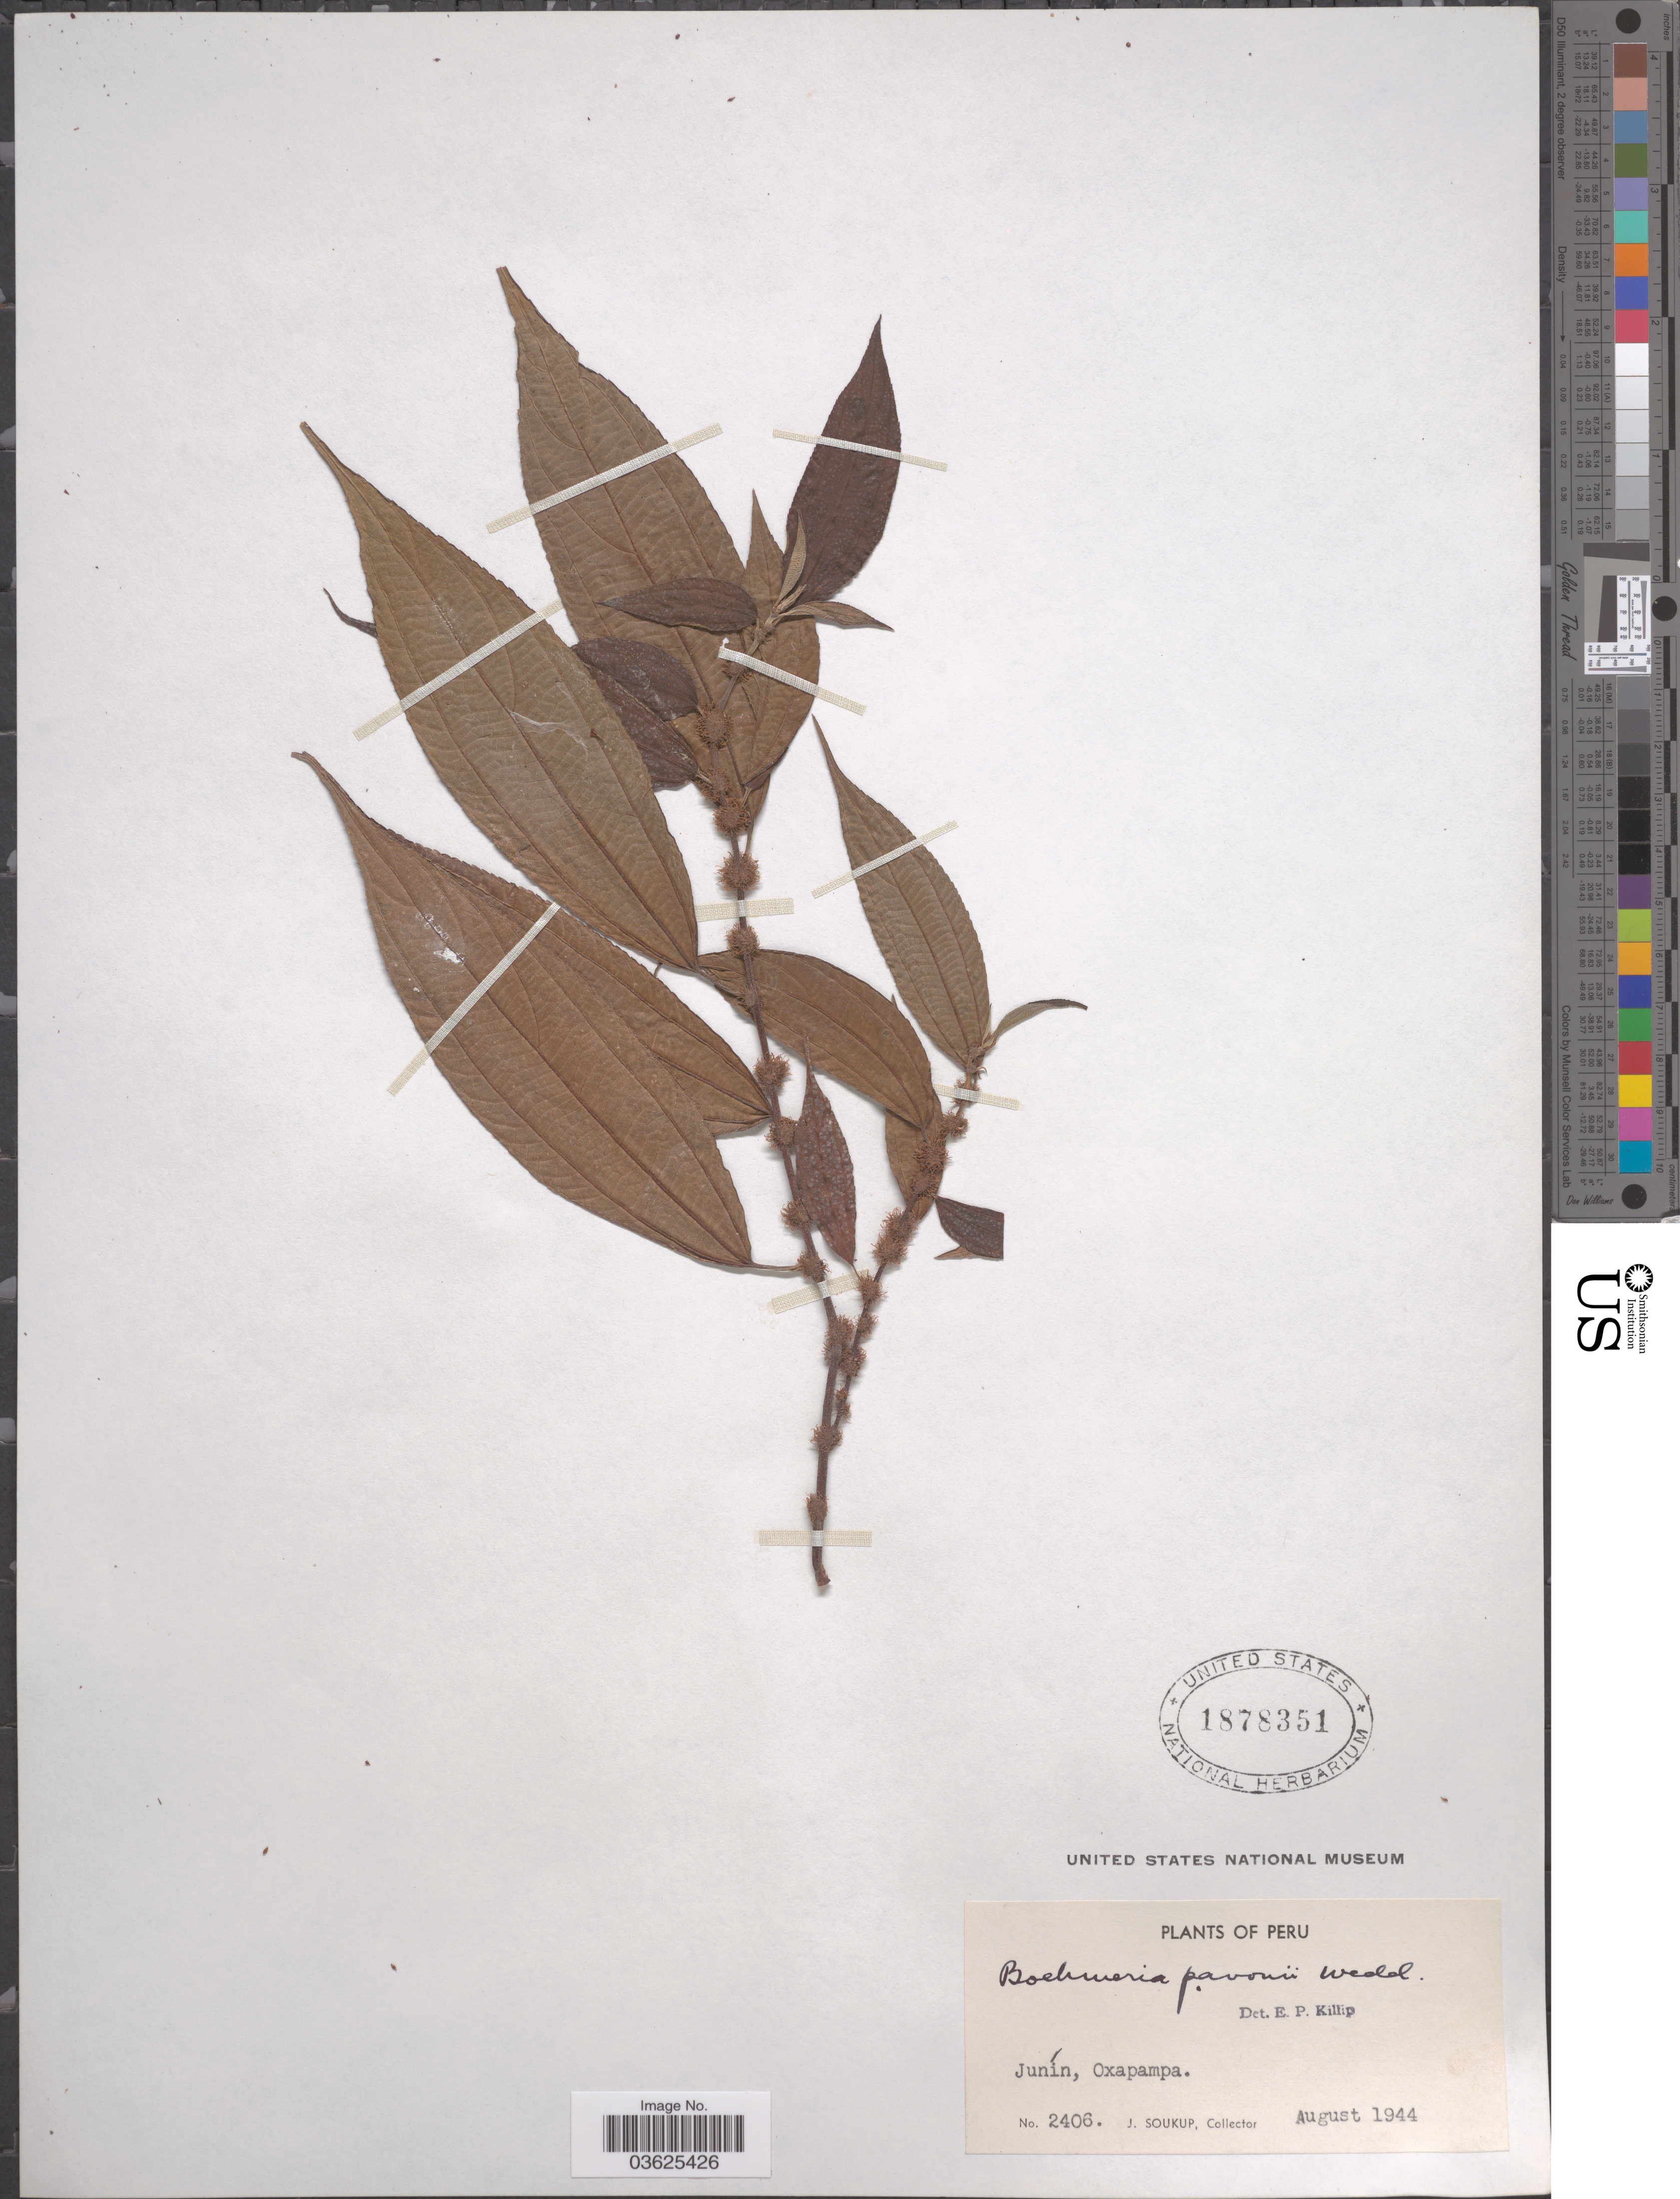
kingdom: Plantae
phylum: Tracheophyta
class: Magnoliopsida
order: Rosales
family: Urticaceae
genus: Boehmeria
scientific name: Boehmeria pavonii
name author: Wedd.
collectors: J. Soukup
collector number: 2406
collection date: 1944-08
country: Peru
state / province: Junín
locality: Oxapampa.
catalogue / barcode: US 1878351